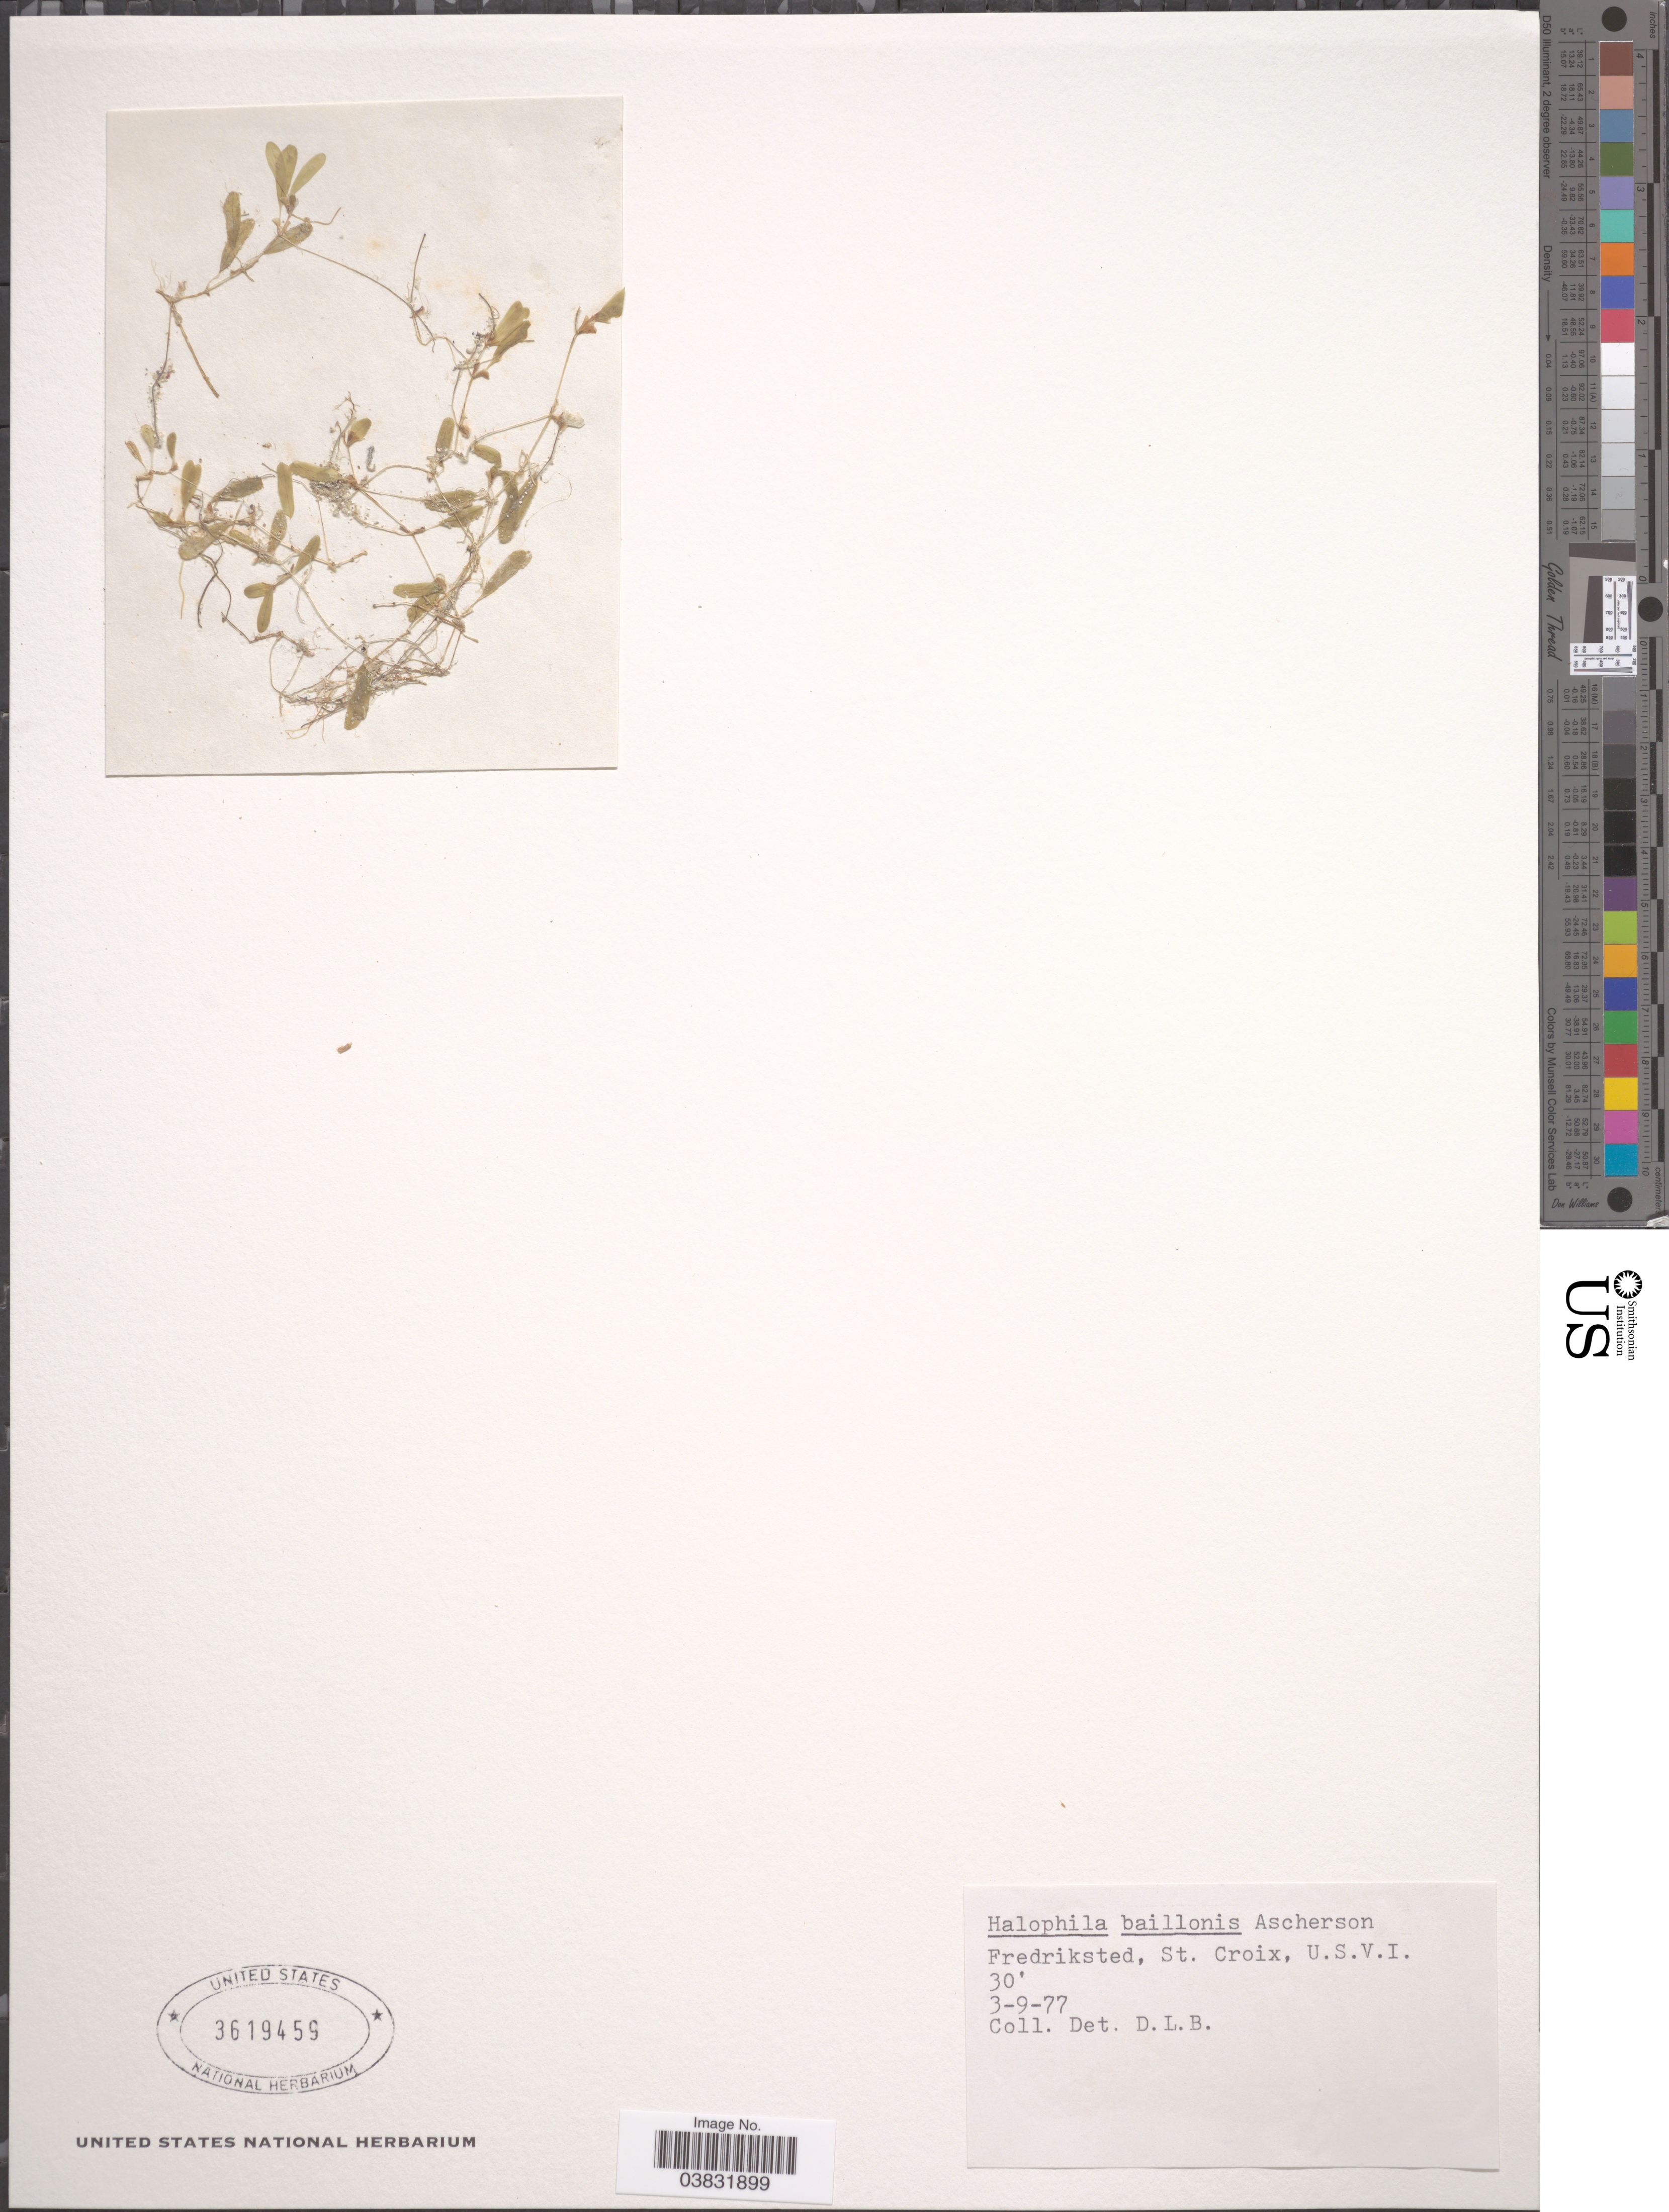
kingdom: Plantae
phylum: Tracheophyta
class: Liliopsida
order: Alismatales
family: Hydrocharitaceae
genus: Halophila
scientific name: Halophila baillonis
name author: Asch. ex Dickie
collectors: D. L. B.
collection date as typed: Transcribed d/m/y: 3/9/77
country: U.S. Virgin Islands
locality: Fredriksted, St. Croix, U.S.V.I.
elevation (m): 9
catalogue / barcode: US 3619459